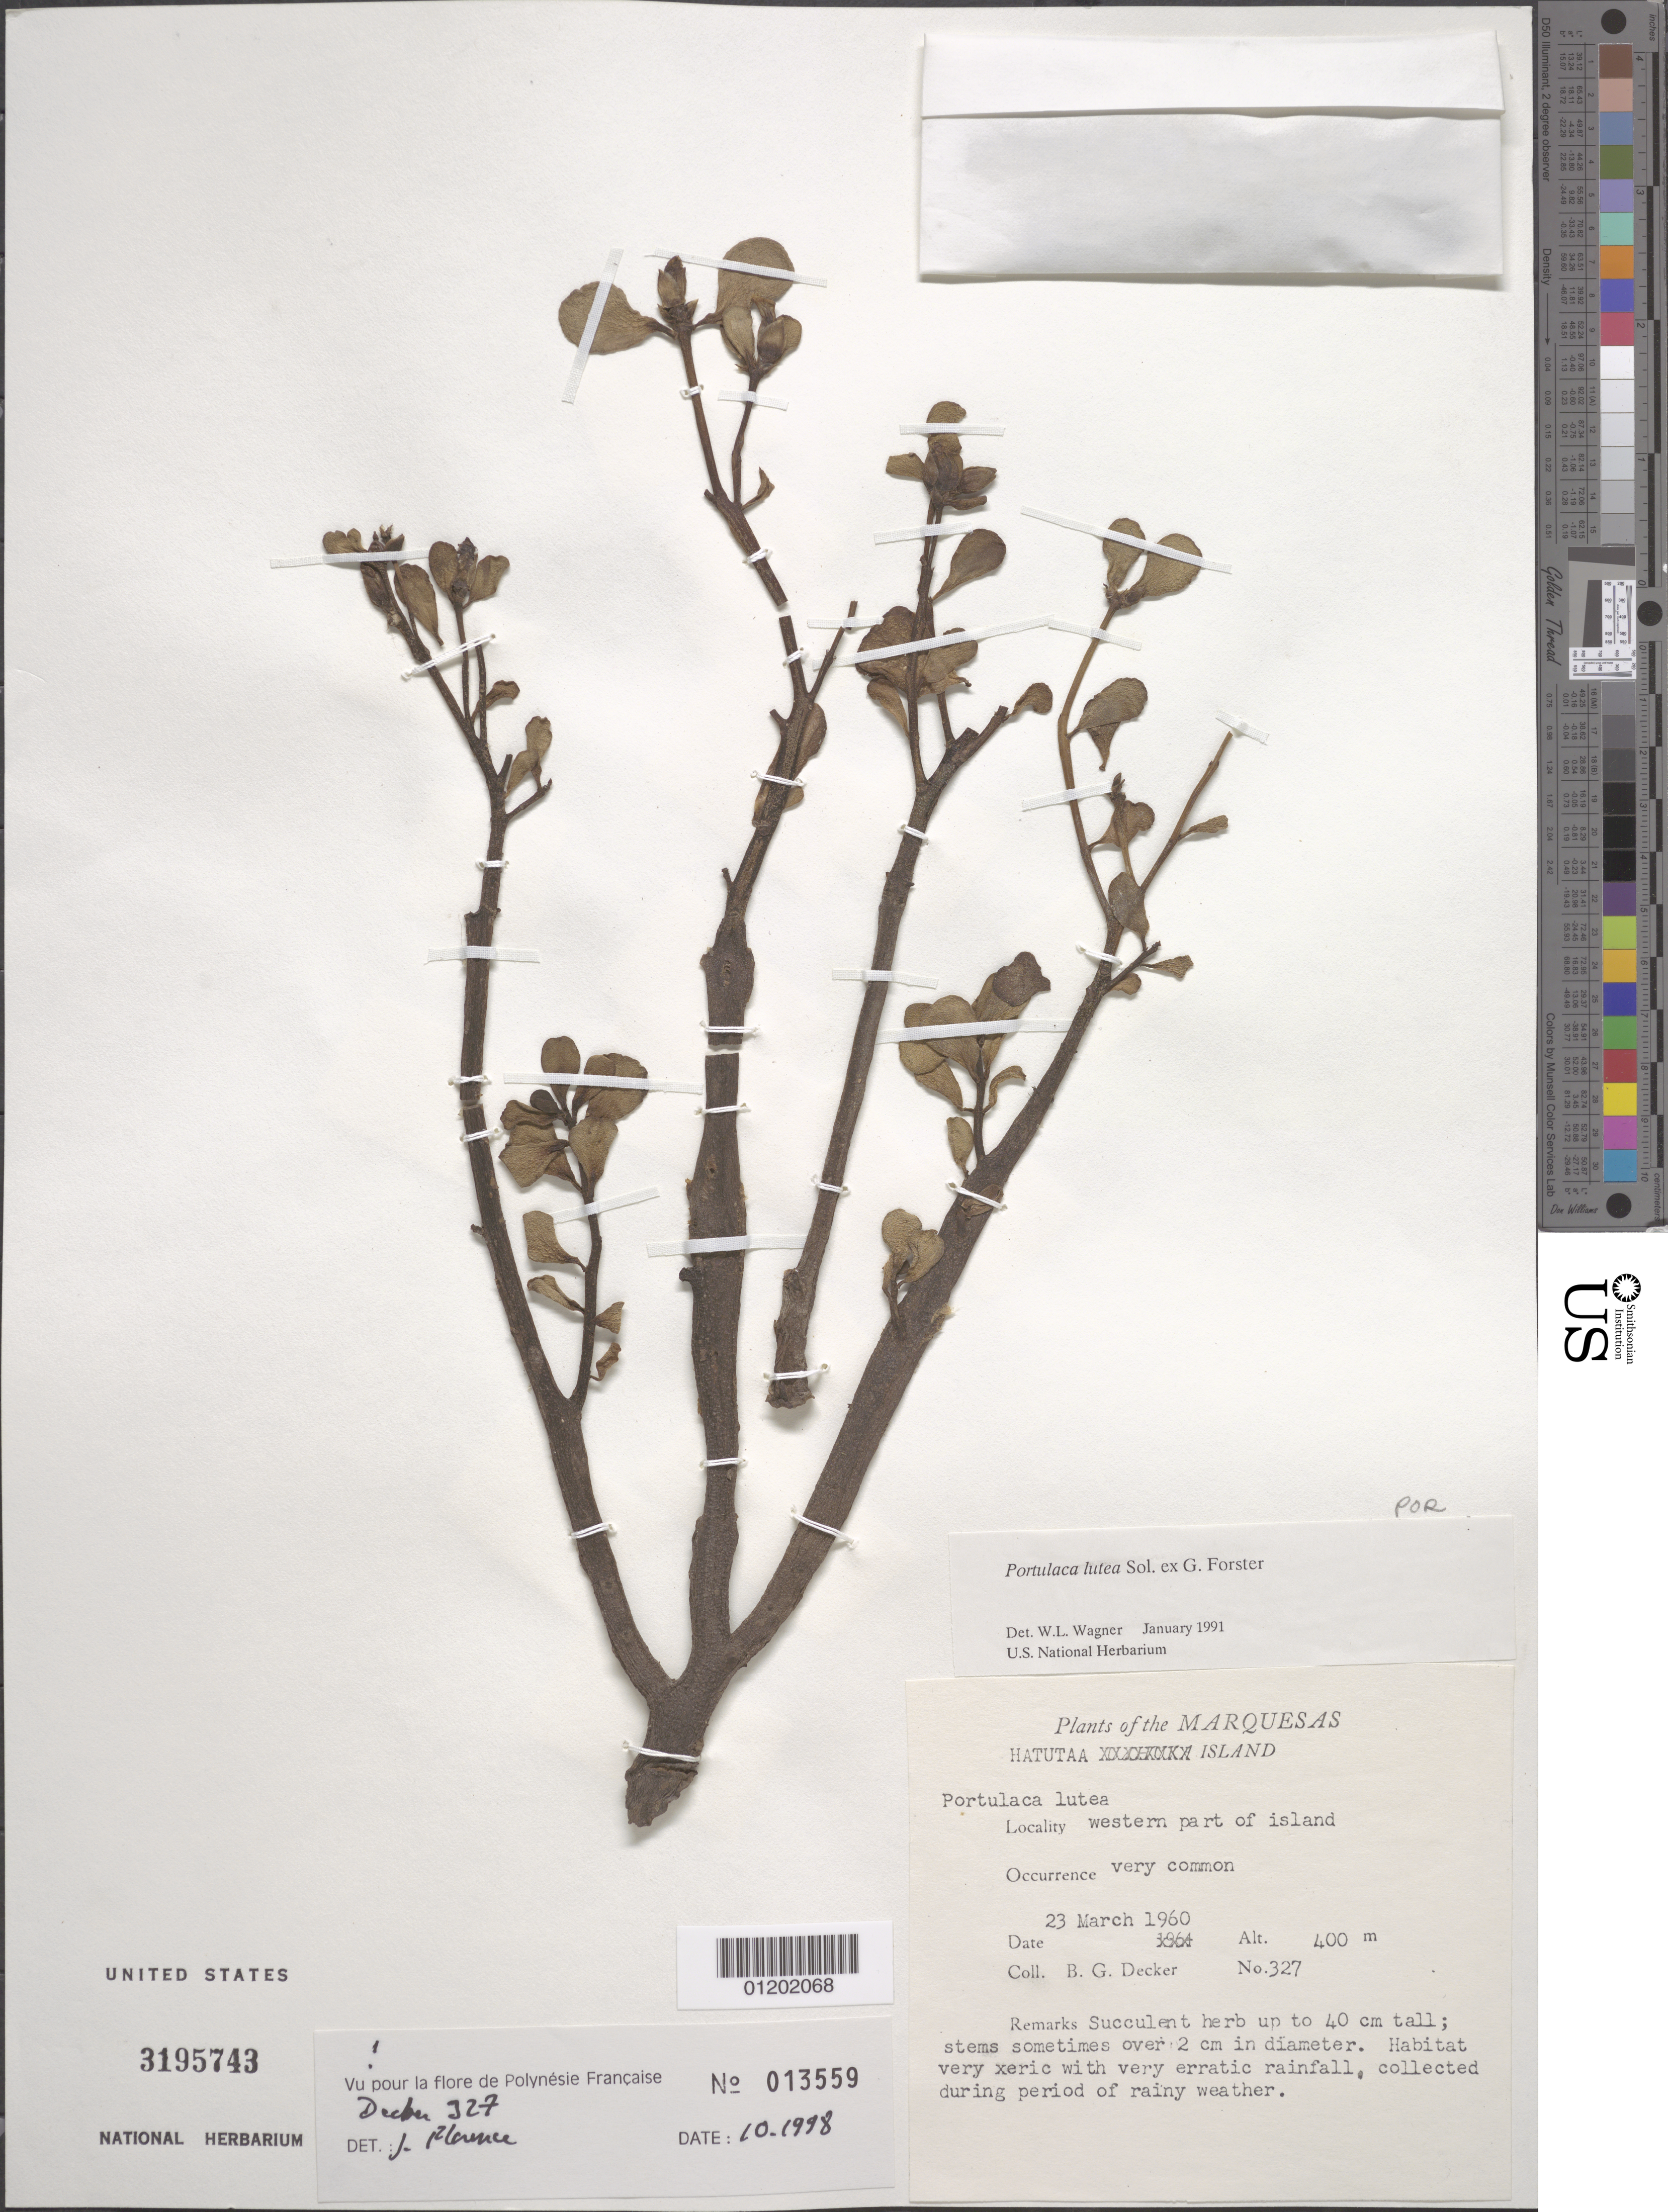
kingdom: Plantae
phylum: Tracheophyta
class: Magnoliopsida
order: Caryophyllales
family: Portulacaceae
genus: Portulaca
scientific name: Portulaca lutea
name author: Sol. ex G. Forst.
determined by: Wagner, W. L., (BOT), Smithsonian Institution - National Museum of Natural History (UNITED STATES)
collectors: B. G. Decker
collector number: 327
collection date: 1960-03-23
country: French Polynesia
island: Hatutaa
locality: W part of island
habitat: Very xeric with very erratic rainfall, collected during period of rainy weather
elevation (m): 400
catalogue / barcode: US 3195743